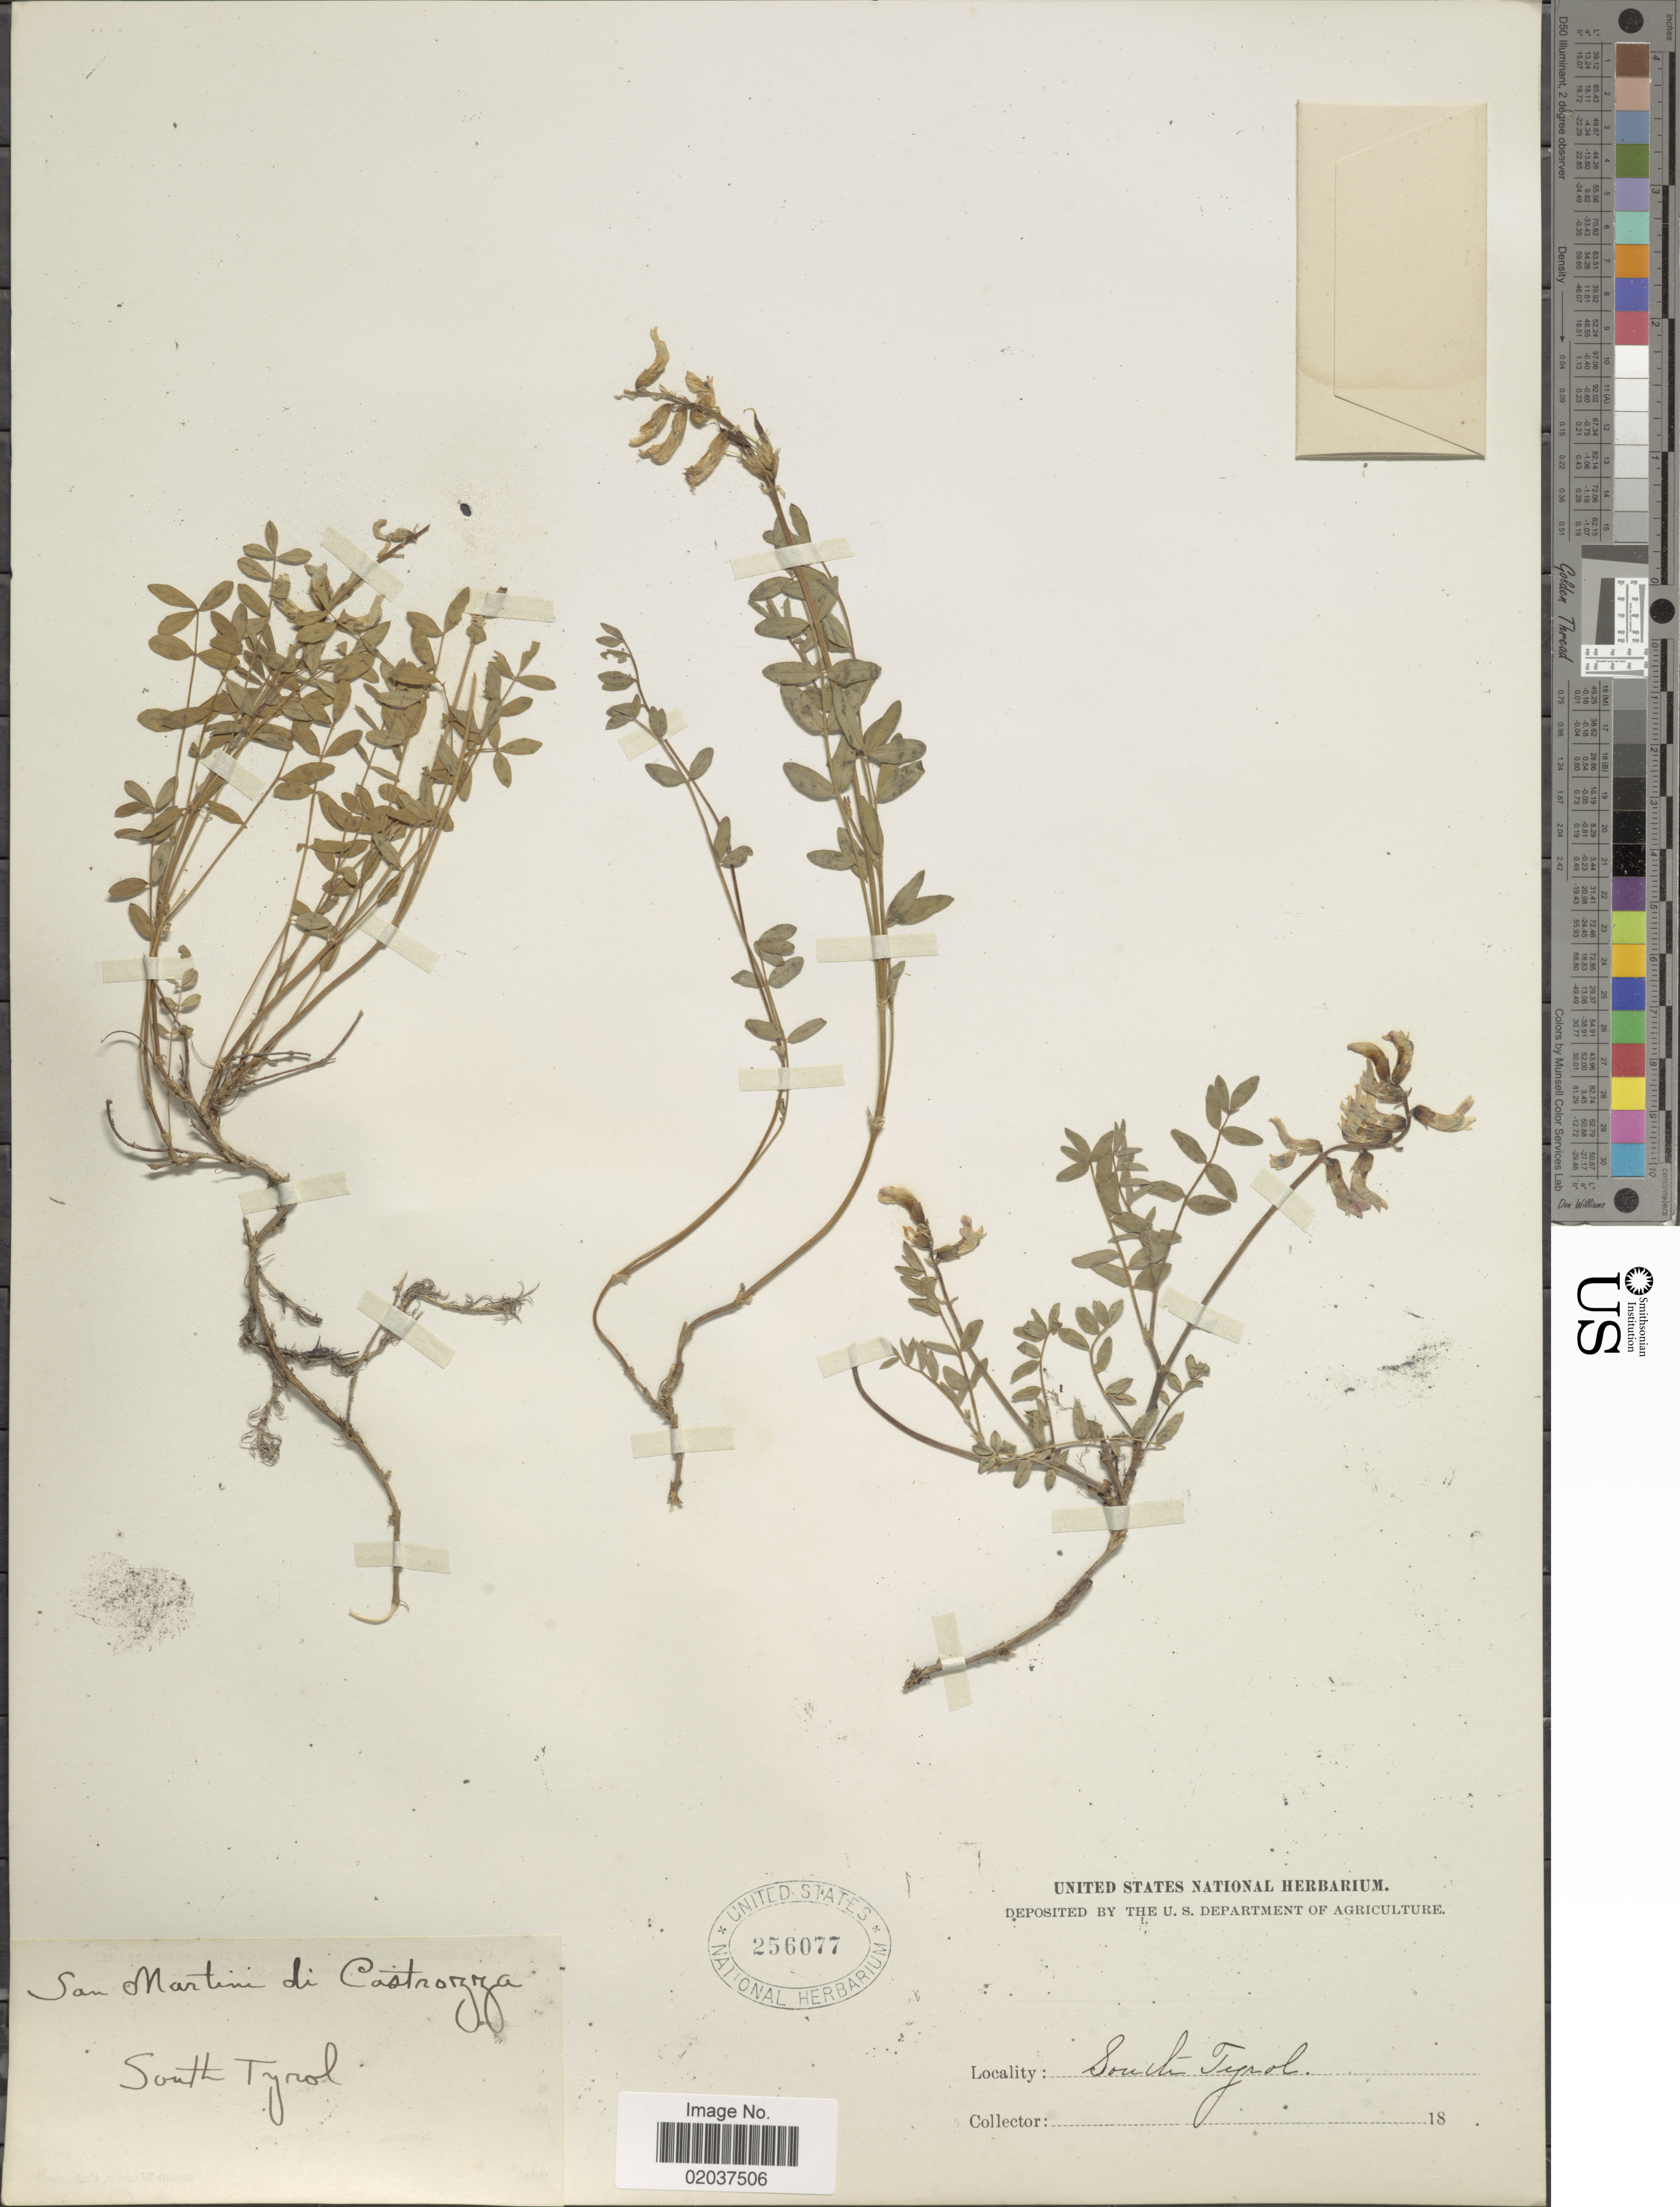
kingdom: Plantae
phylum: Tracheophyta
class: Magnoliopsida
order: Fabales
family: Fabaceae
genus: Astragalus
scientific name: Astragalus sp.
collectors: ex herb. United States National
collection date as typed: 18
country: Italy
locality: San Martin di Castrozza, South Tyrol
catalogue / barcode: US 256077